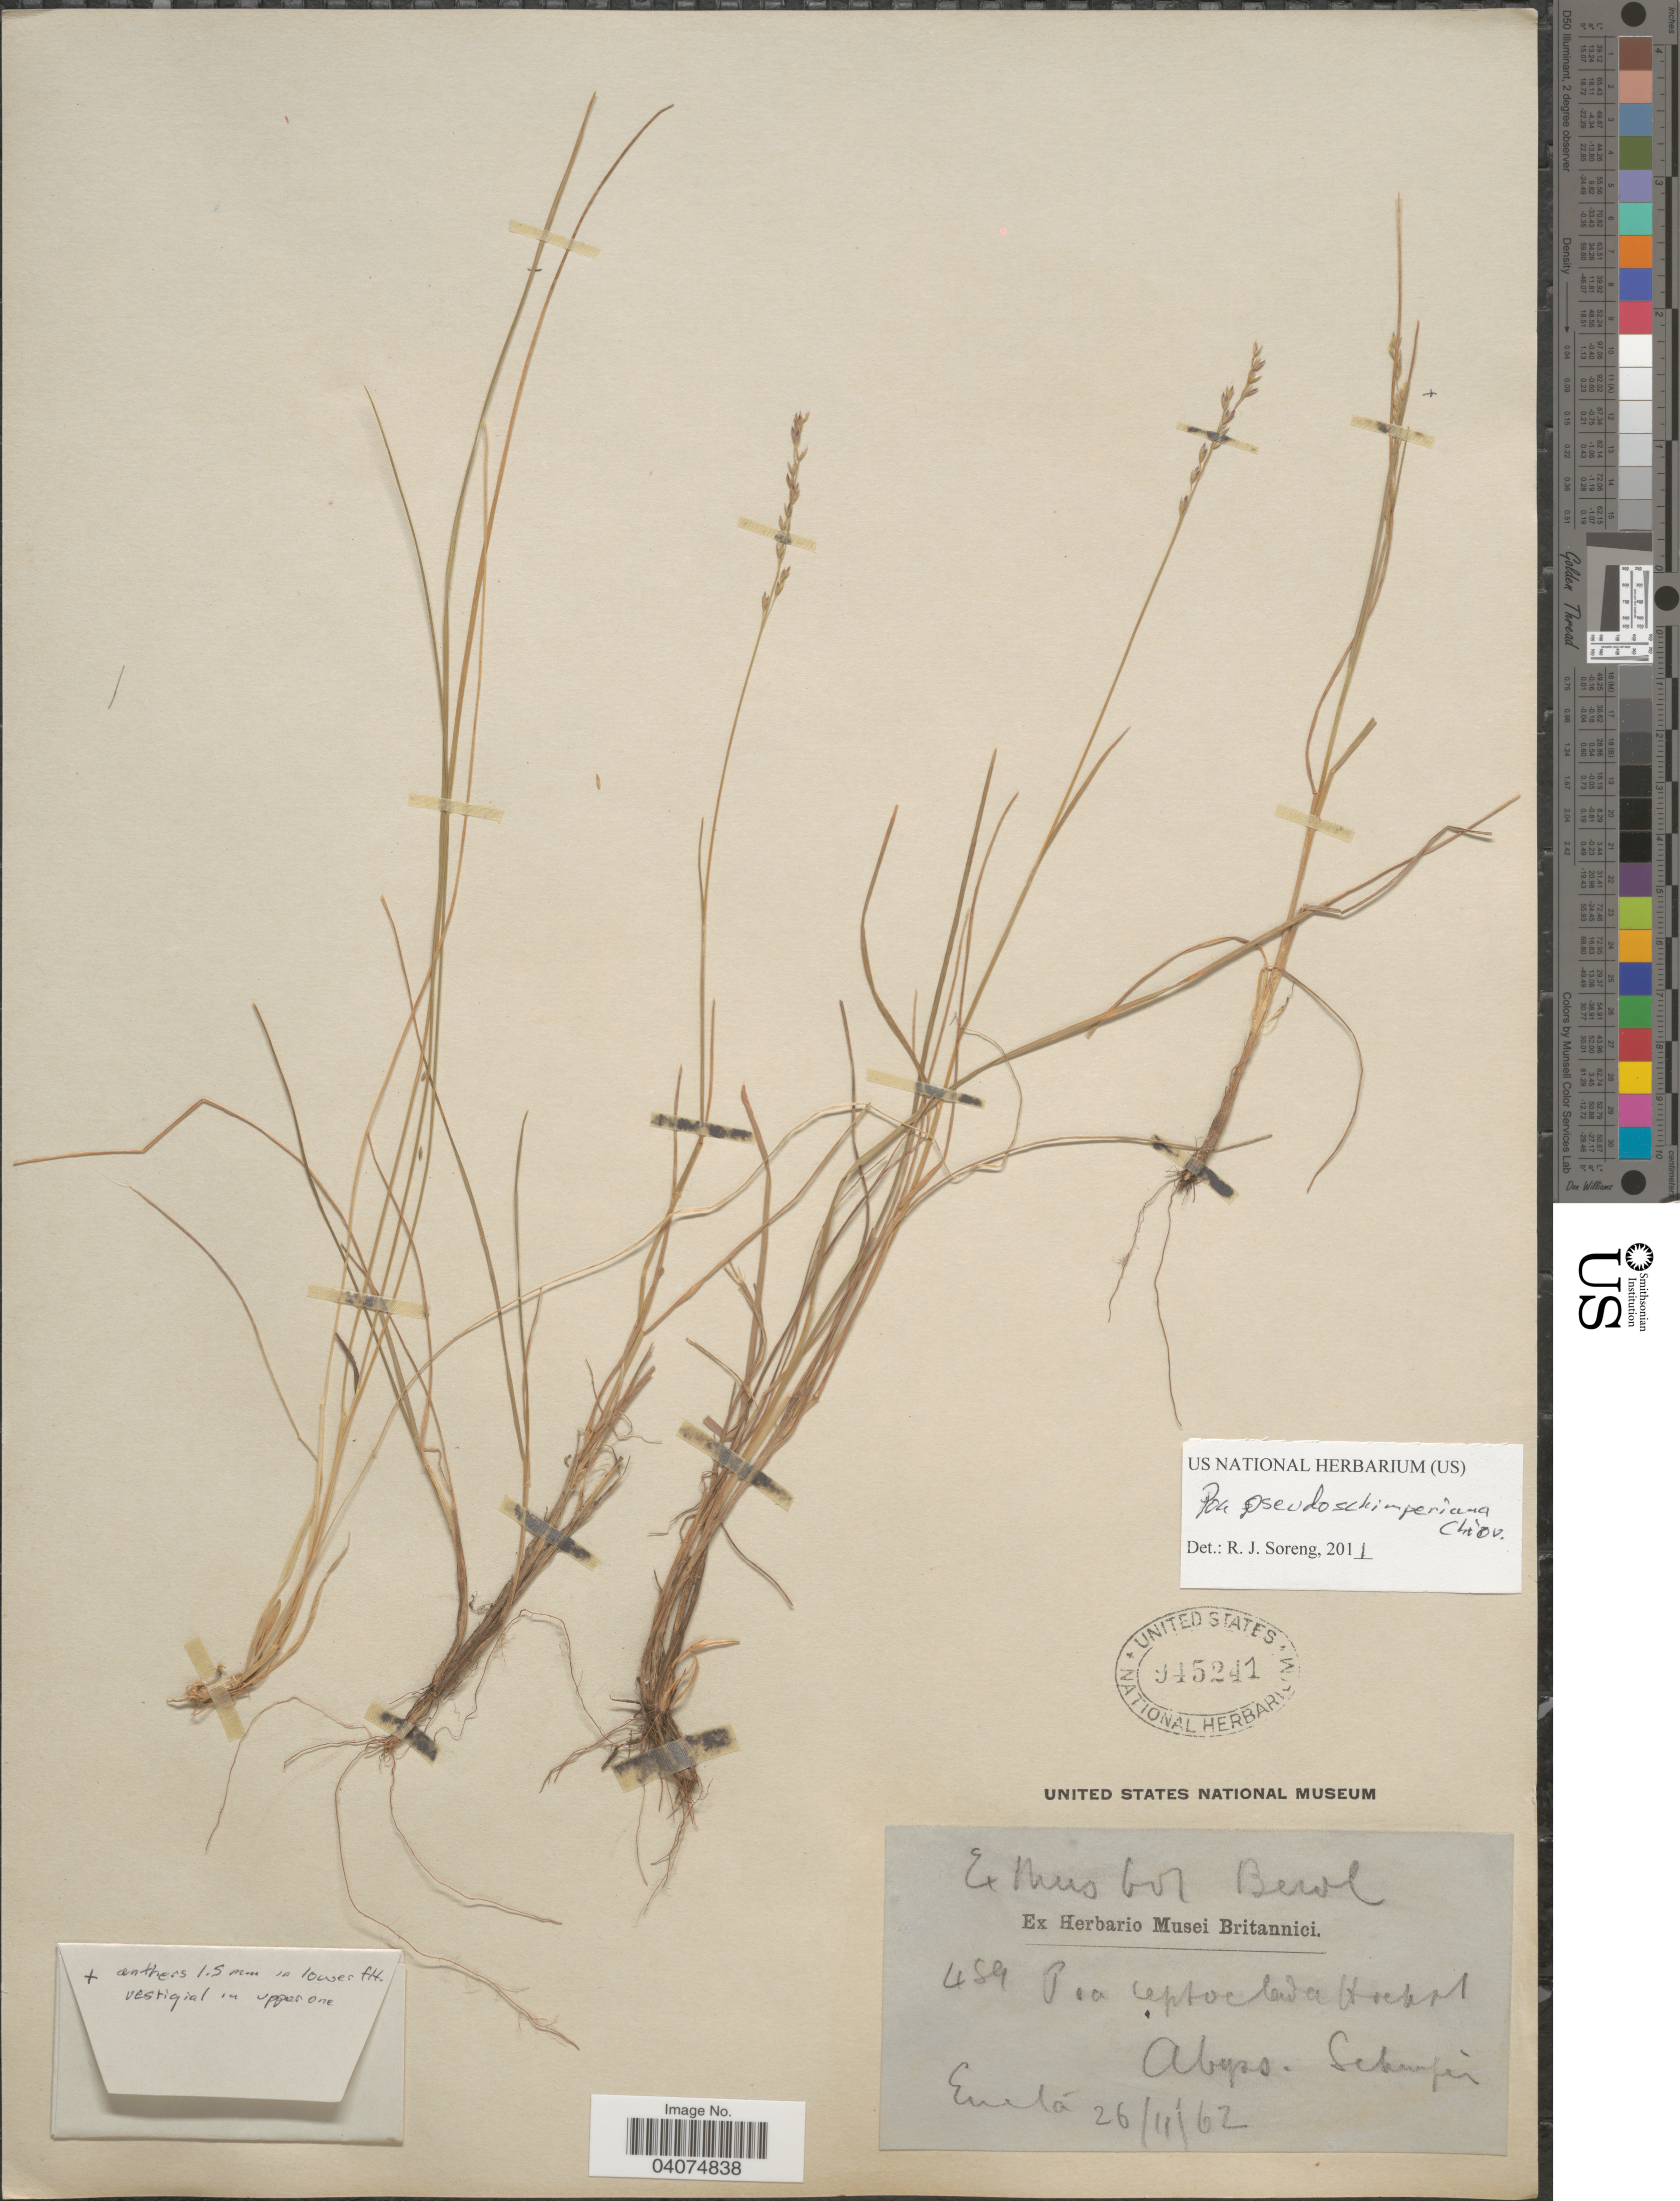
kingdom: Plantae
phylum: Tracheophyta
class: Liliopsida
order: Poales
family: Poaceae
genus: Poa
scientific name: Poa pseudoschimperiana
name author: Chiov.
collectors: -. Schimper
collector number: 489*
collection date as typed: Transcribed d/m/y: 26/11/62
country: Ethiopia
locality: Abyss. Eneta [interpreted].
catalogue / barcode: US 945241